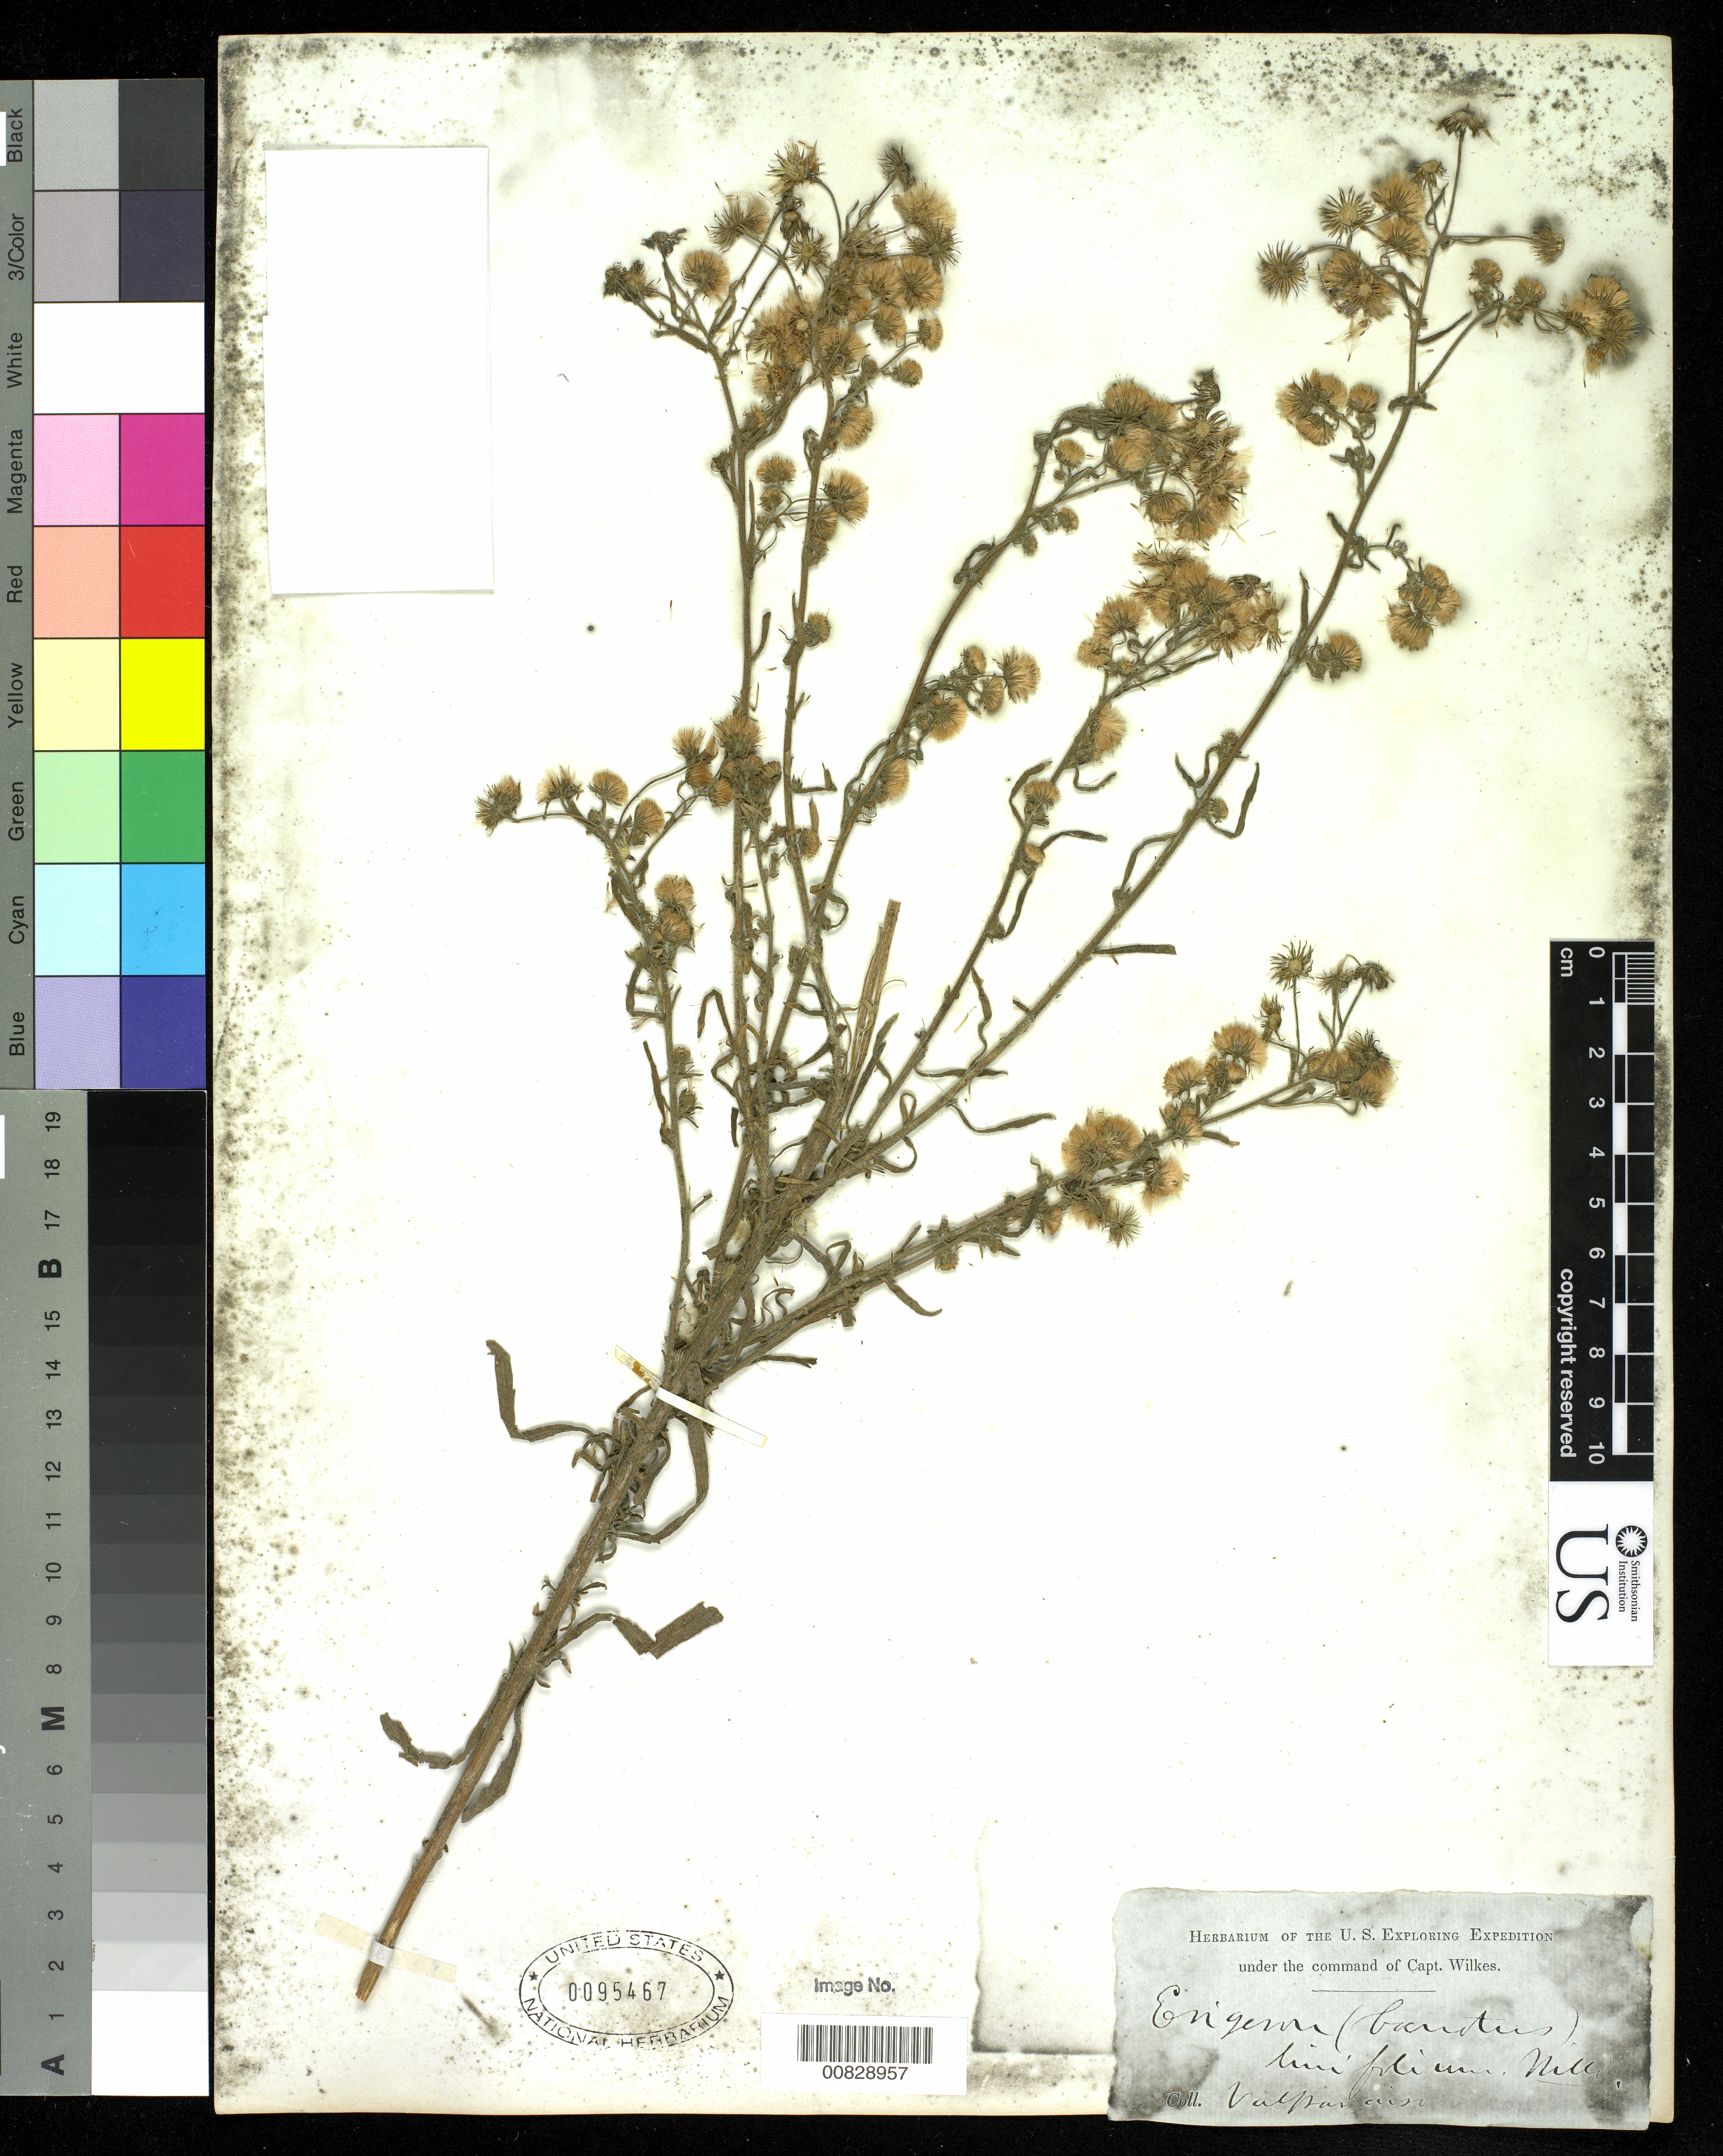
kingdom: Plantae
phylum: Tracheophyta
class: Magnoliopsida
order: Asterales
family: Asteraceae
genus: Erigeron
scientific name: Erigeron bonariensis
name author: L.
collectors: Wilkes Explor. Exped.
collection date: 1838/1842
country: Chile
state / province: Valparaíso (V)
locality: Valparariso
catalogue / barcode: US 95467